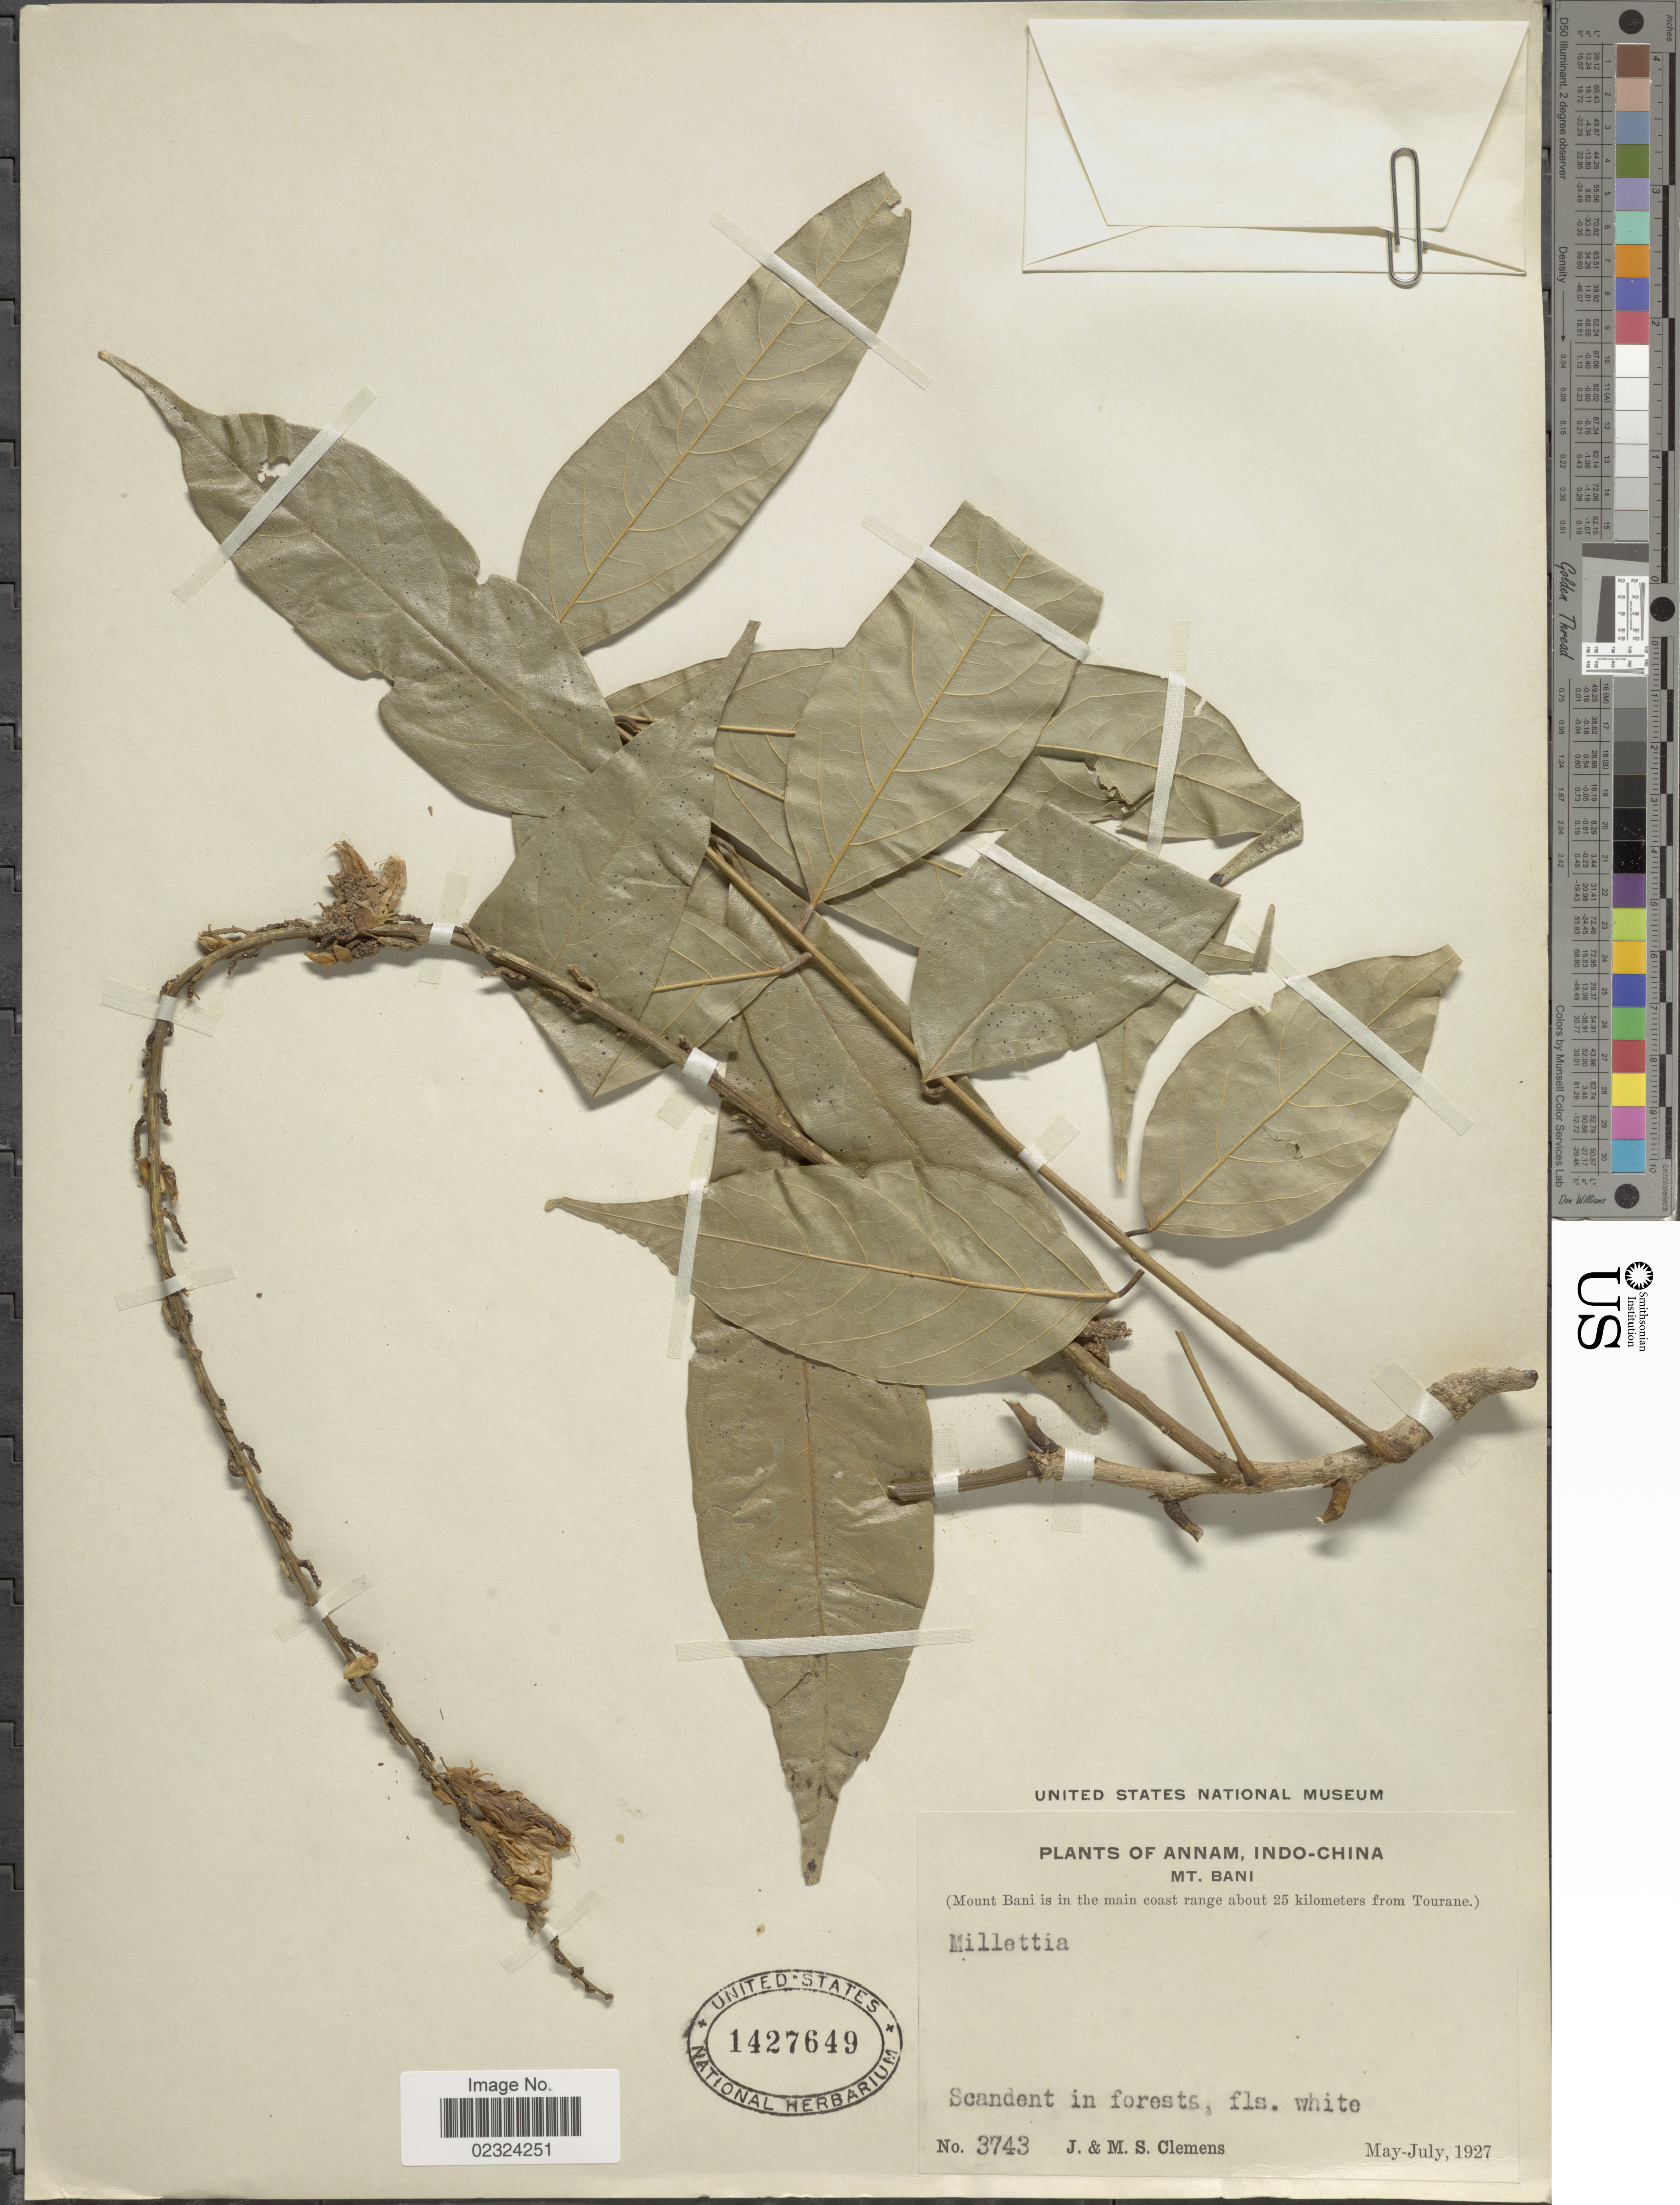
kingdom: Plantae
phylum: Tracheophyta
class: Magnoliopsida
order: Fabales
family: Fabaceae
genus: Millettia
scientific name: Millettia sp.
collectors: J. Clemens & M. S. Clemens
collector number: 3743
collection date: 1927-05/1927-07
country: Vietnam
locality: Annam, Indo-China. Mt. Bani. (Mount Bani is in the main coast range about 25 kilometers from Tourane.)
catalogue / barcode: US 1427649